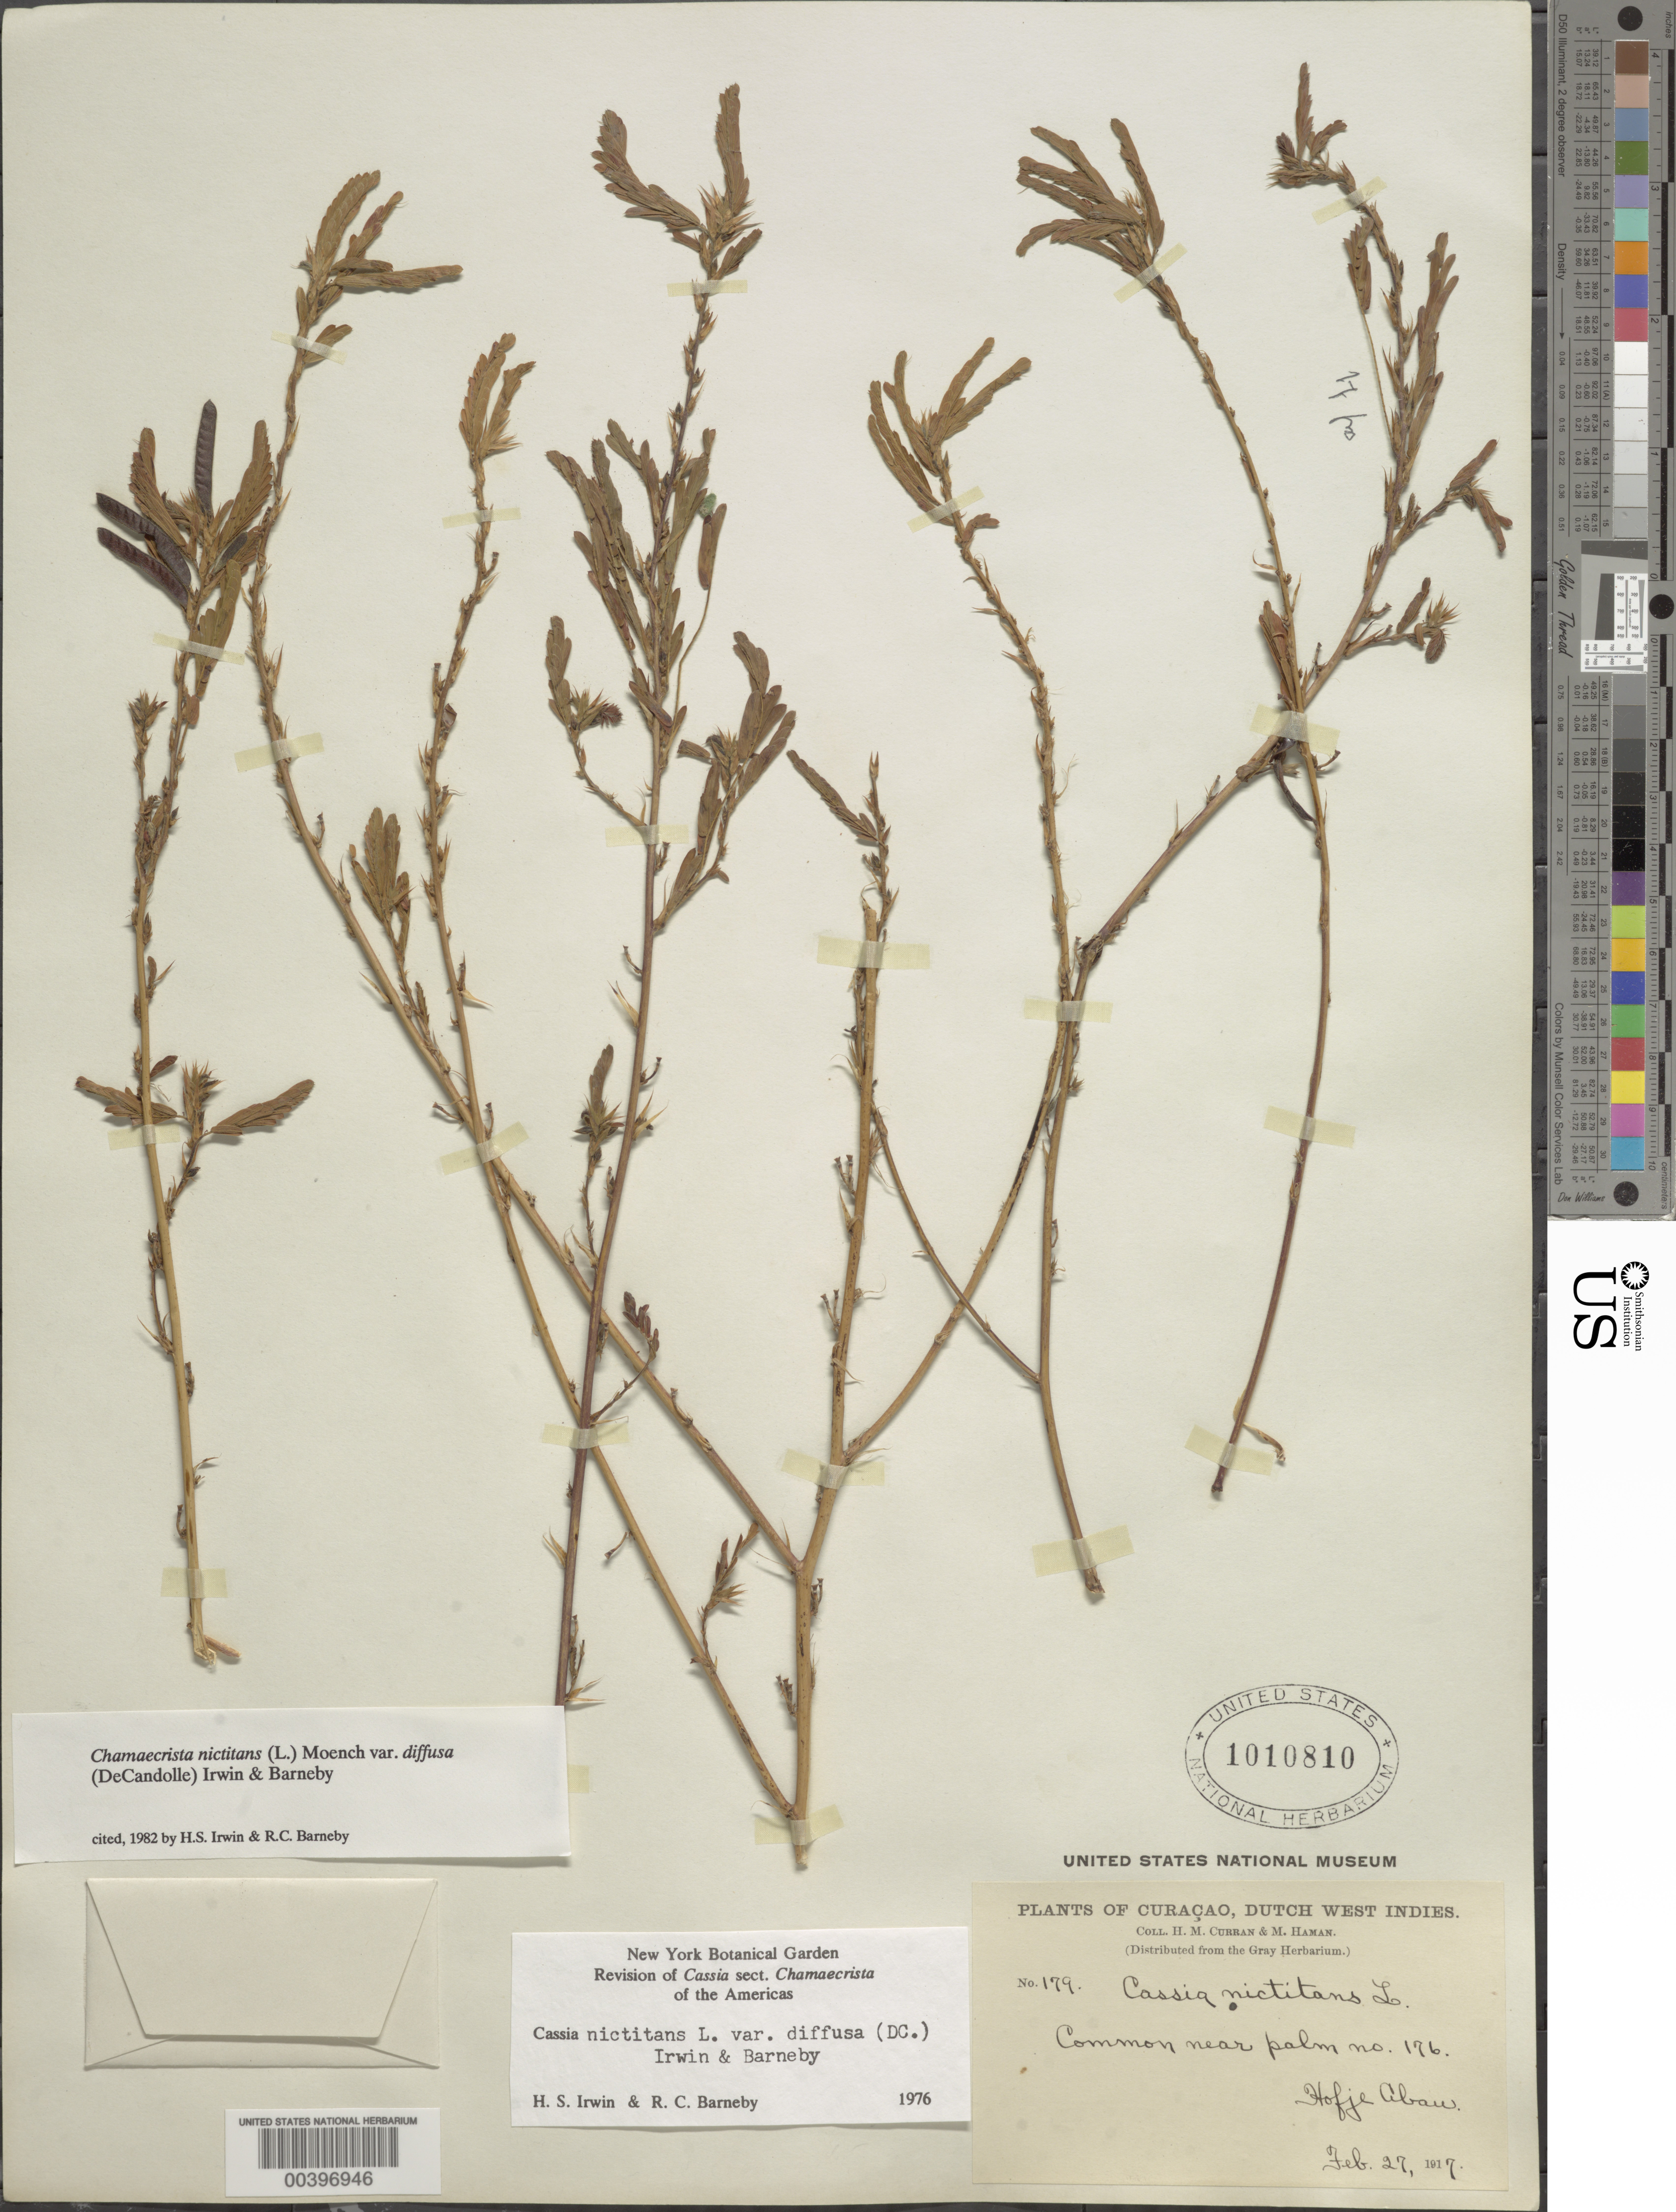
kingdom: Plantae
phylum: Tracheophyta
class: Magnoliopsida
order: Fabales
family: Fabaceae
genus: Chamaecrista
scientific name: Chamaecrista nictitans var. diffusa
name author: (DC.) H.S. Irwin & Barneby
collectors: H. M. Curran & M. Haman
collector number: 179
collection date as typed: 27 Feb 1917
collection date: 1917-02-27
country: Curaçao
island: Curaçao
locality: Near palm no. 176; hofje abau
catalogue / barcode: US 1010810